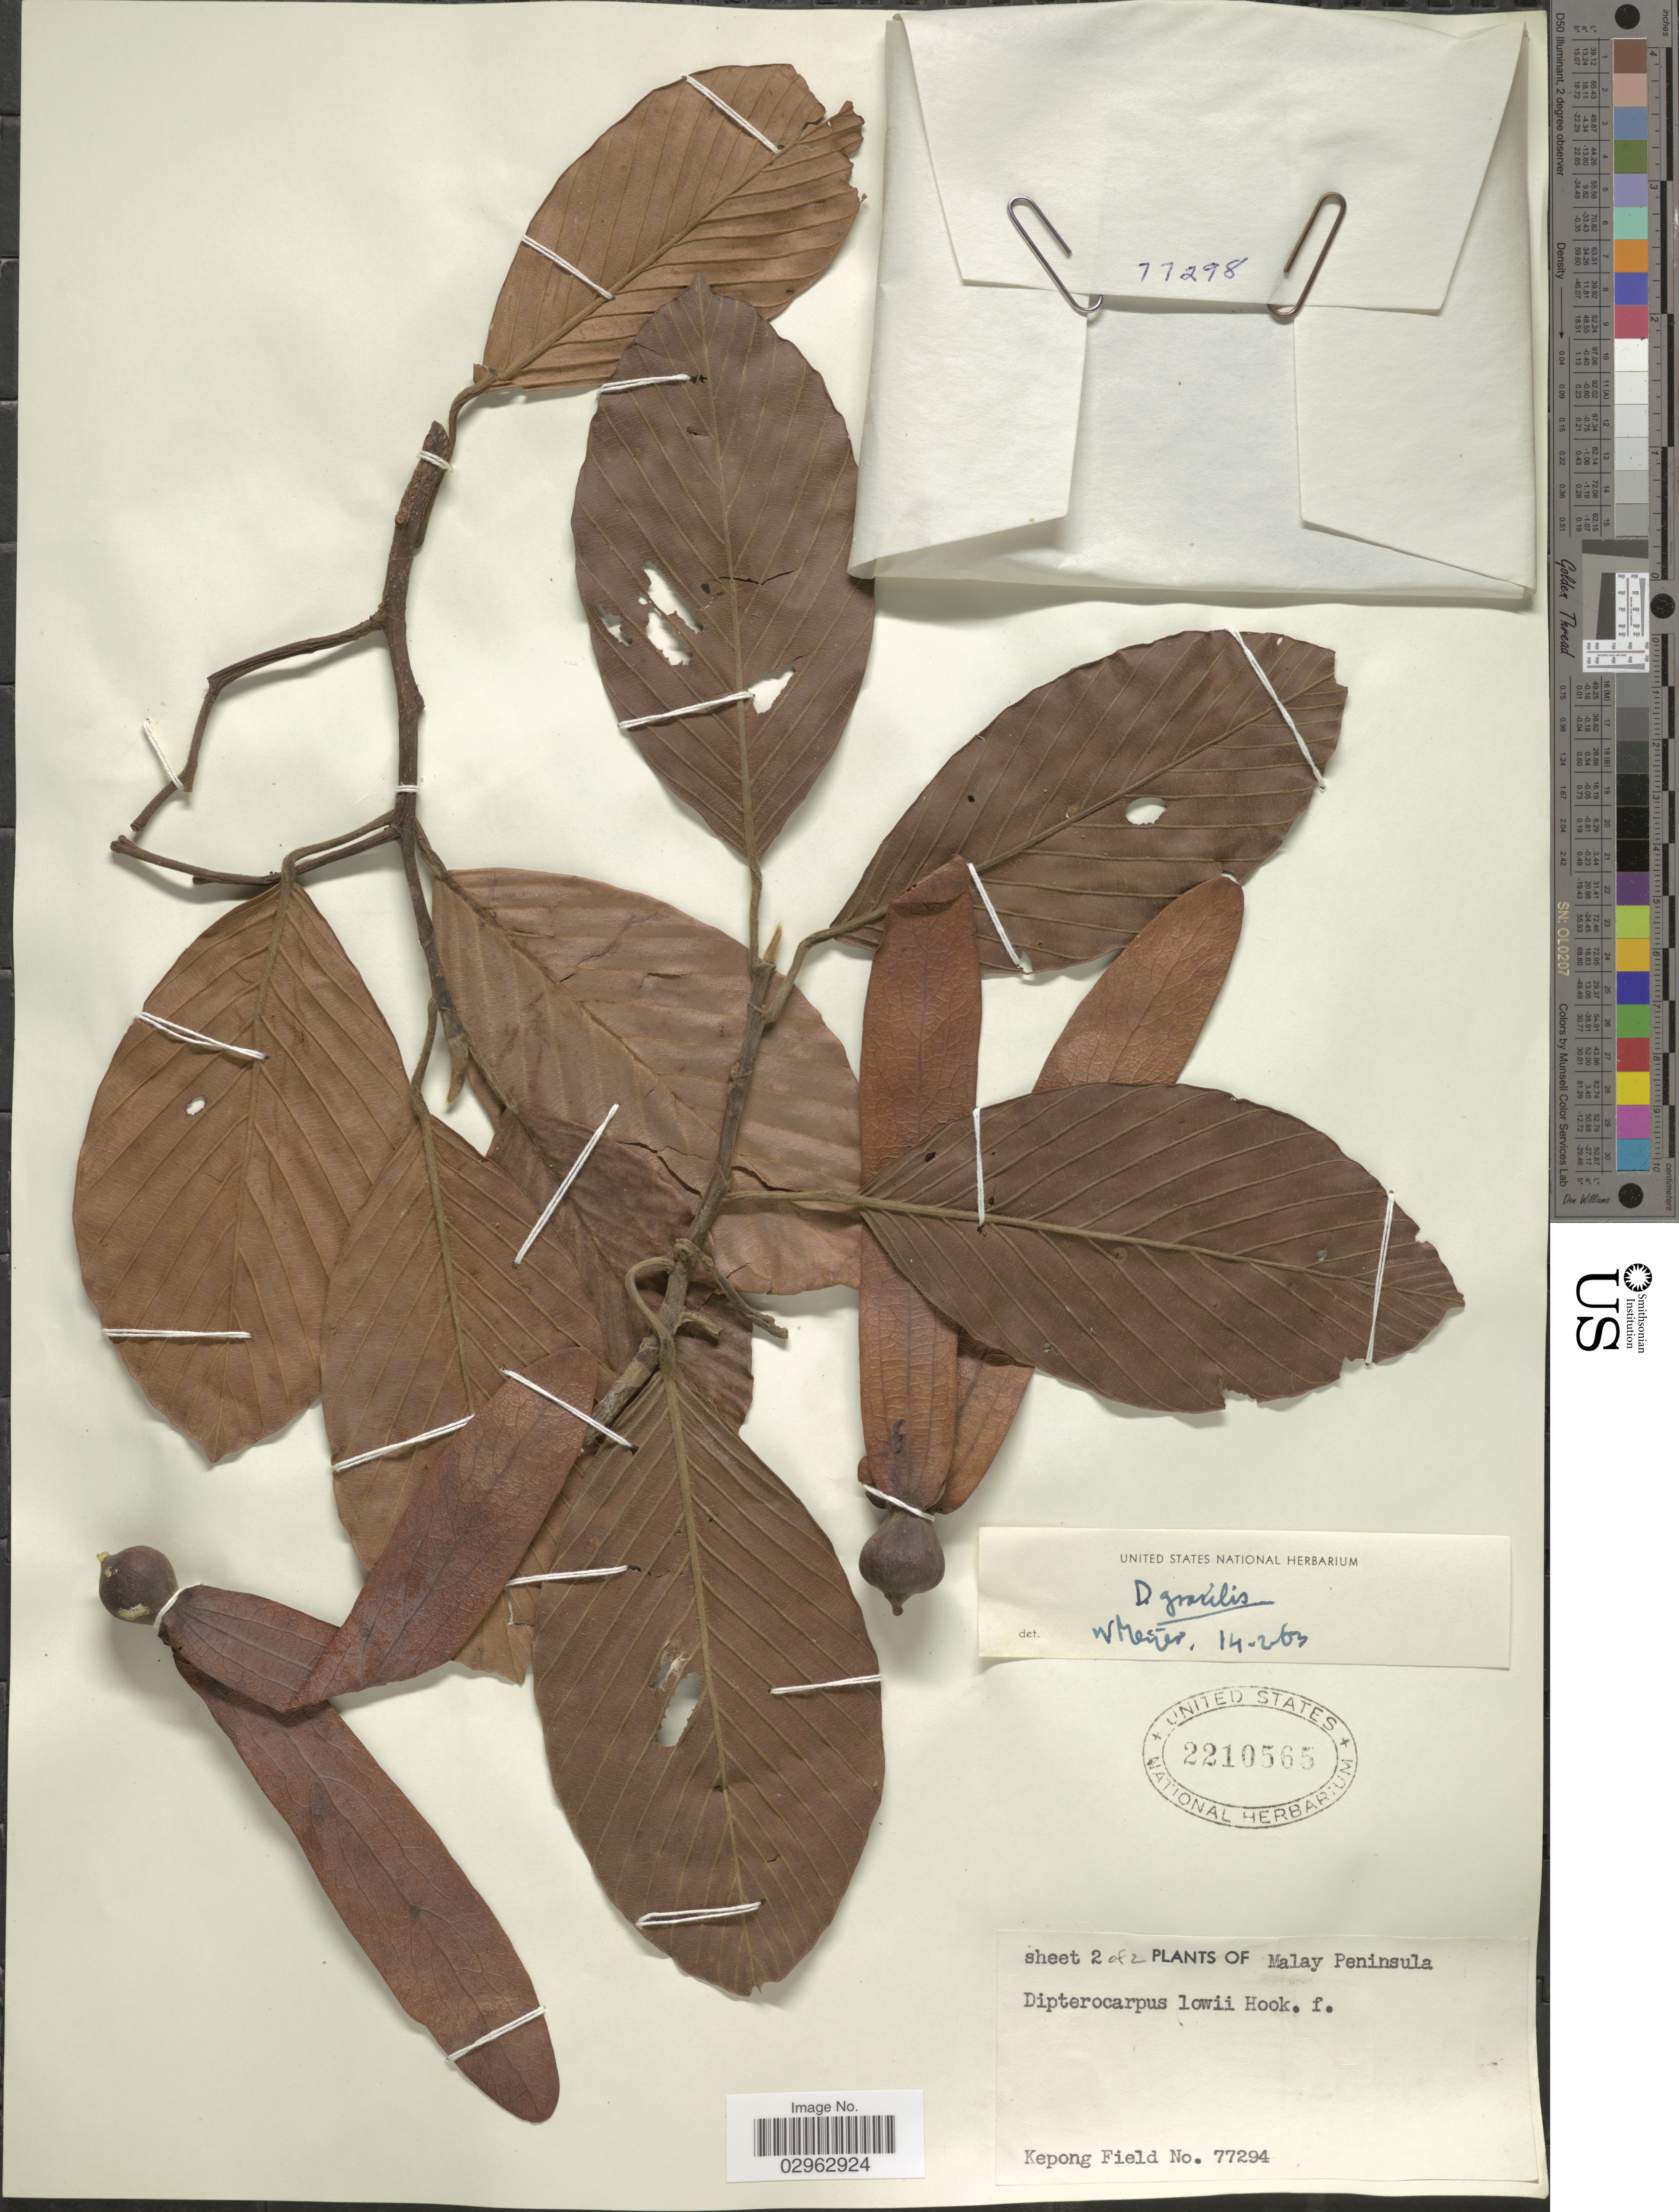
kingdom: Plantae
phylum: Tracheophyta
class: Magnoliopsida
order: Malvales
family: Dipterocarpaceae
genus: Dipterocarpus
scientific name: Dipterocarpus gracilis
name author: Blume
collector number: Kepong Field 77294 ?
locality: Malay Peninsula.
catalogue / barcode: US 2210565